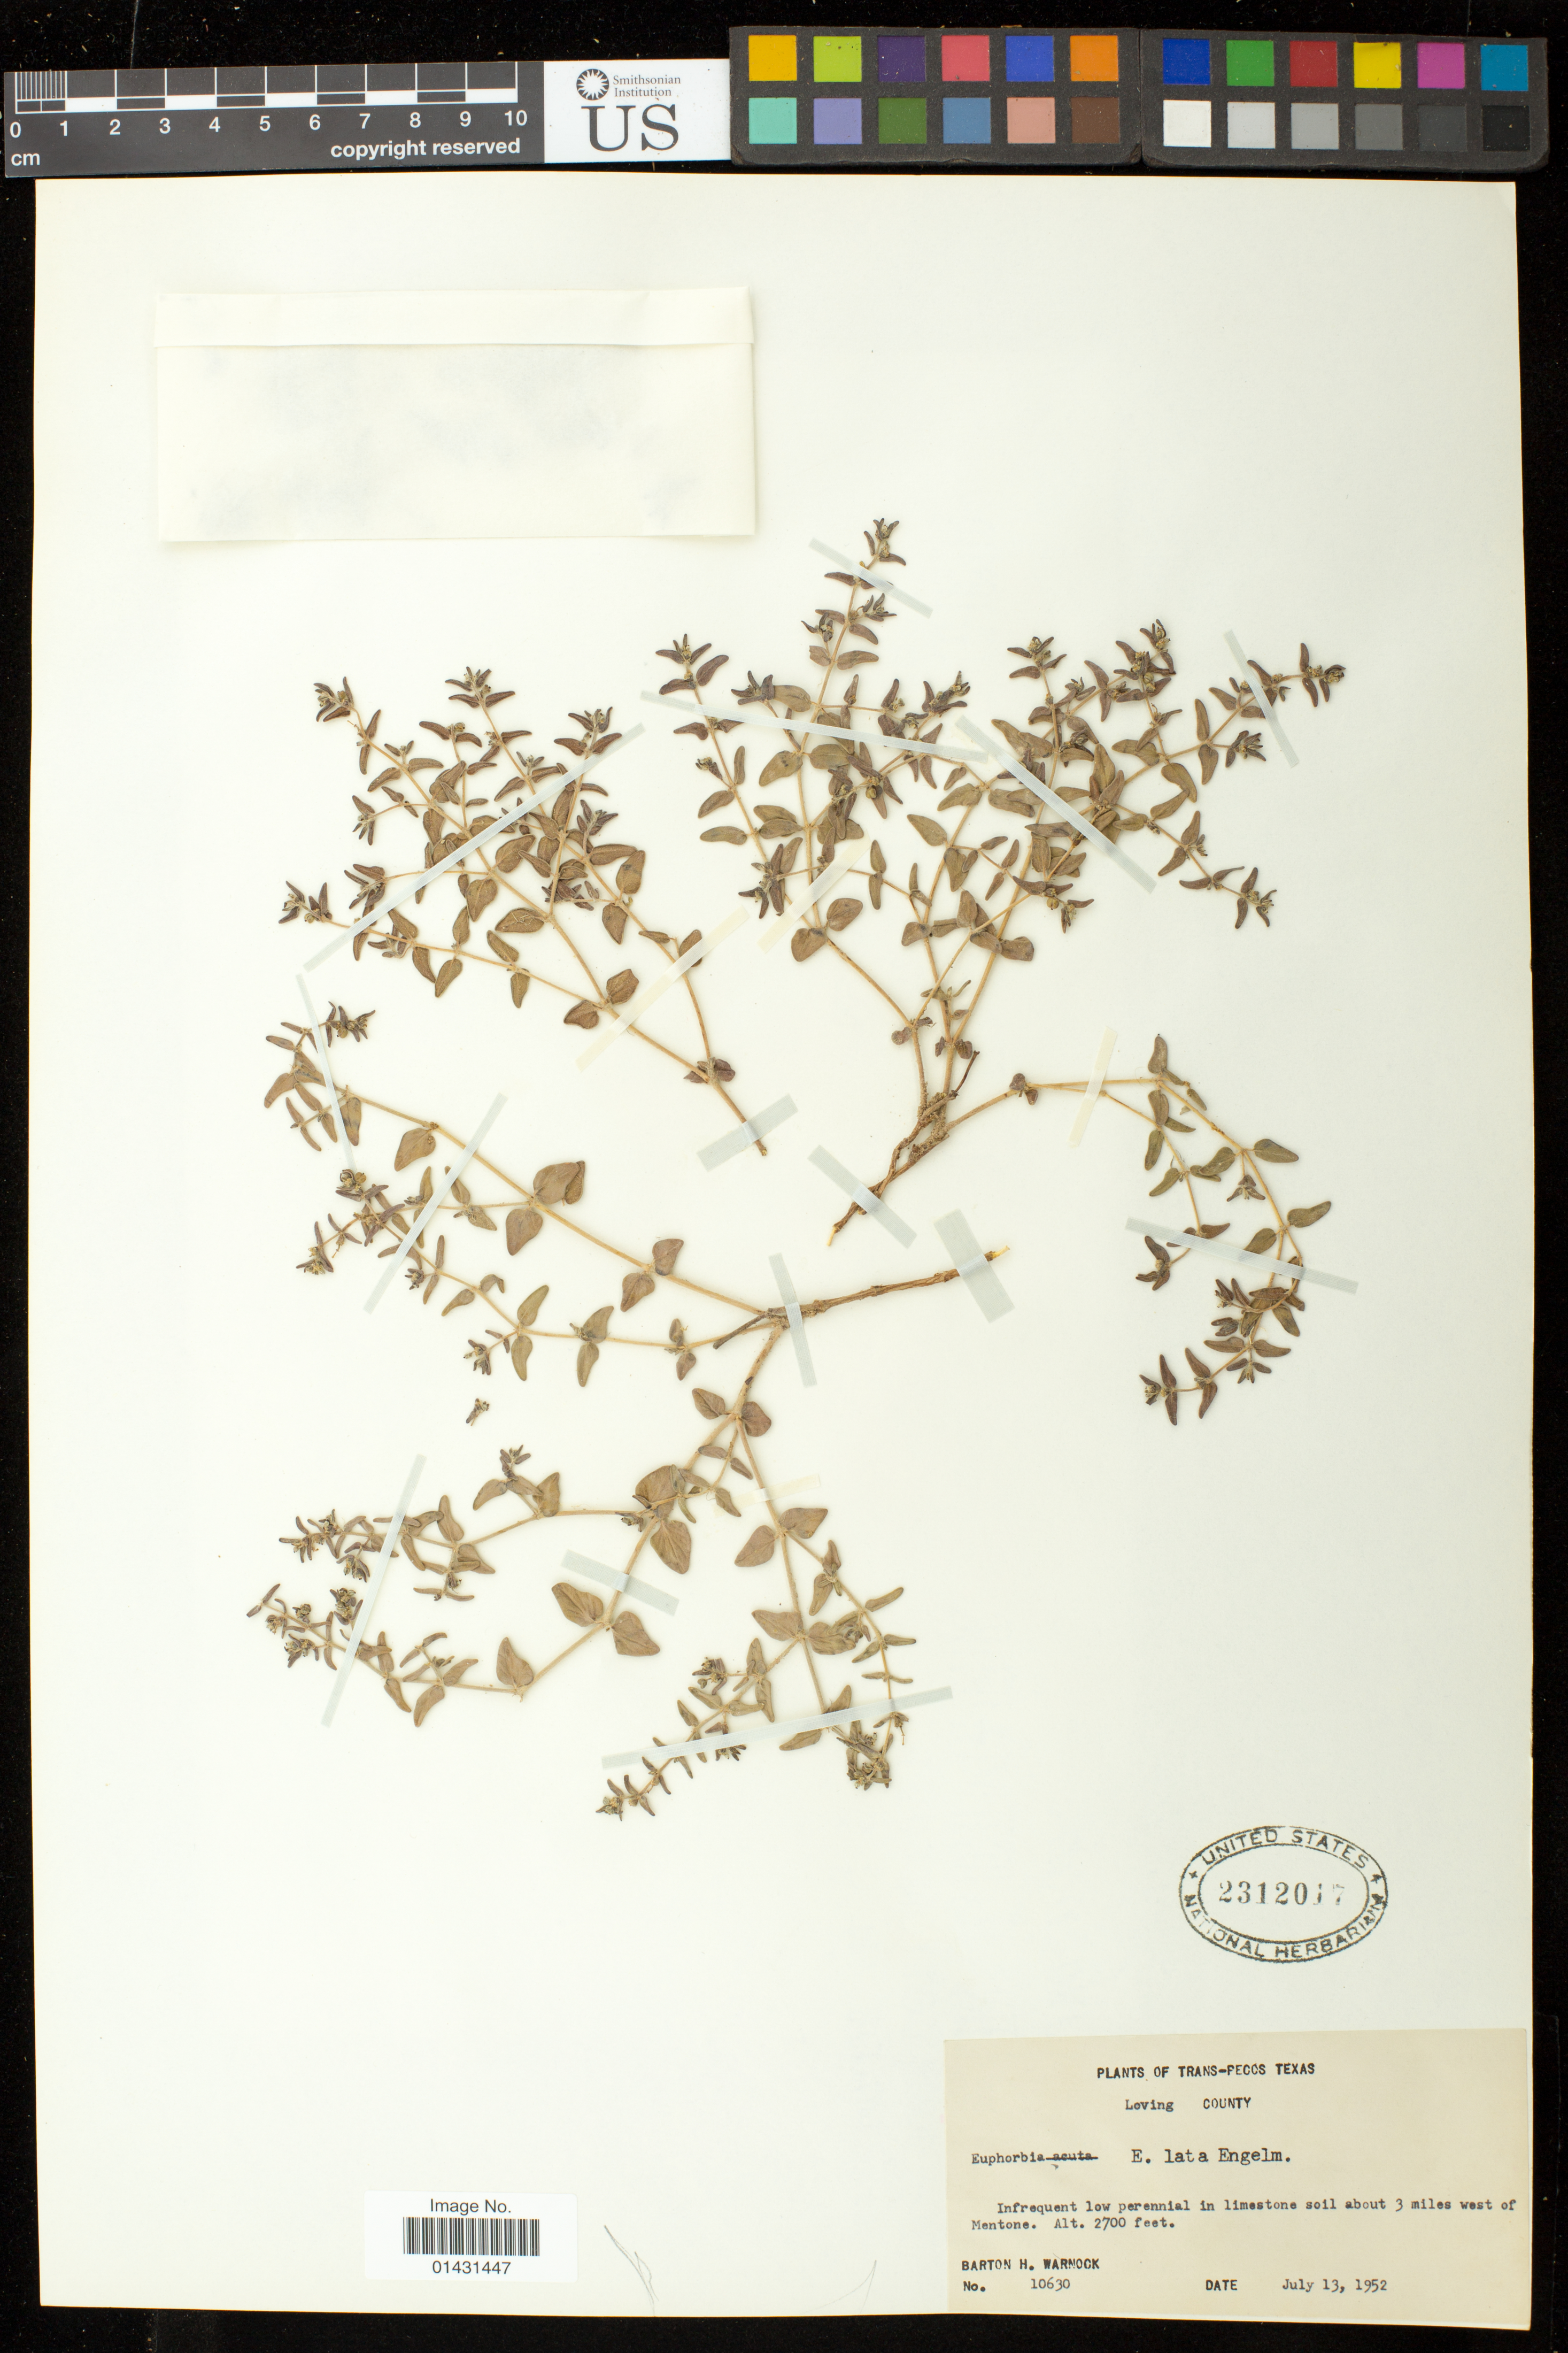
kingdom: Plantae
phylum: Tracheophyta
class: Magnoliopsida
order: Malpighiales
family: Euphorbiaceae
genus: Euphorbia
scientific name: Euphorbia laxa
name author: Drake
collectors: B. H. Warnock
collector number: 10630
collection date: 1952-07-13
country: United States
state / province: Texas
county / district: Loving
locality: About 3 miles west of Mentone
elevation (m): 823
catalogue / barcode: US 2312017